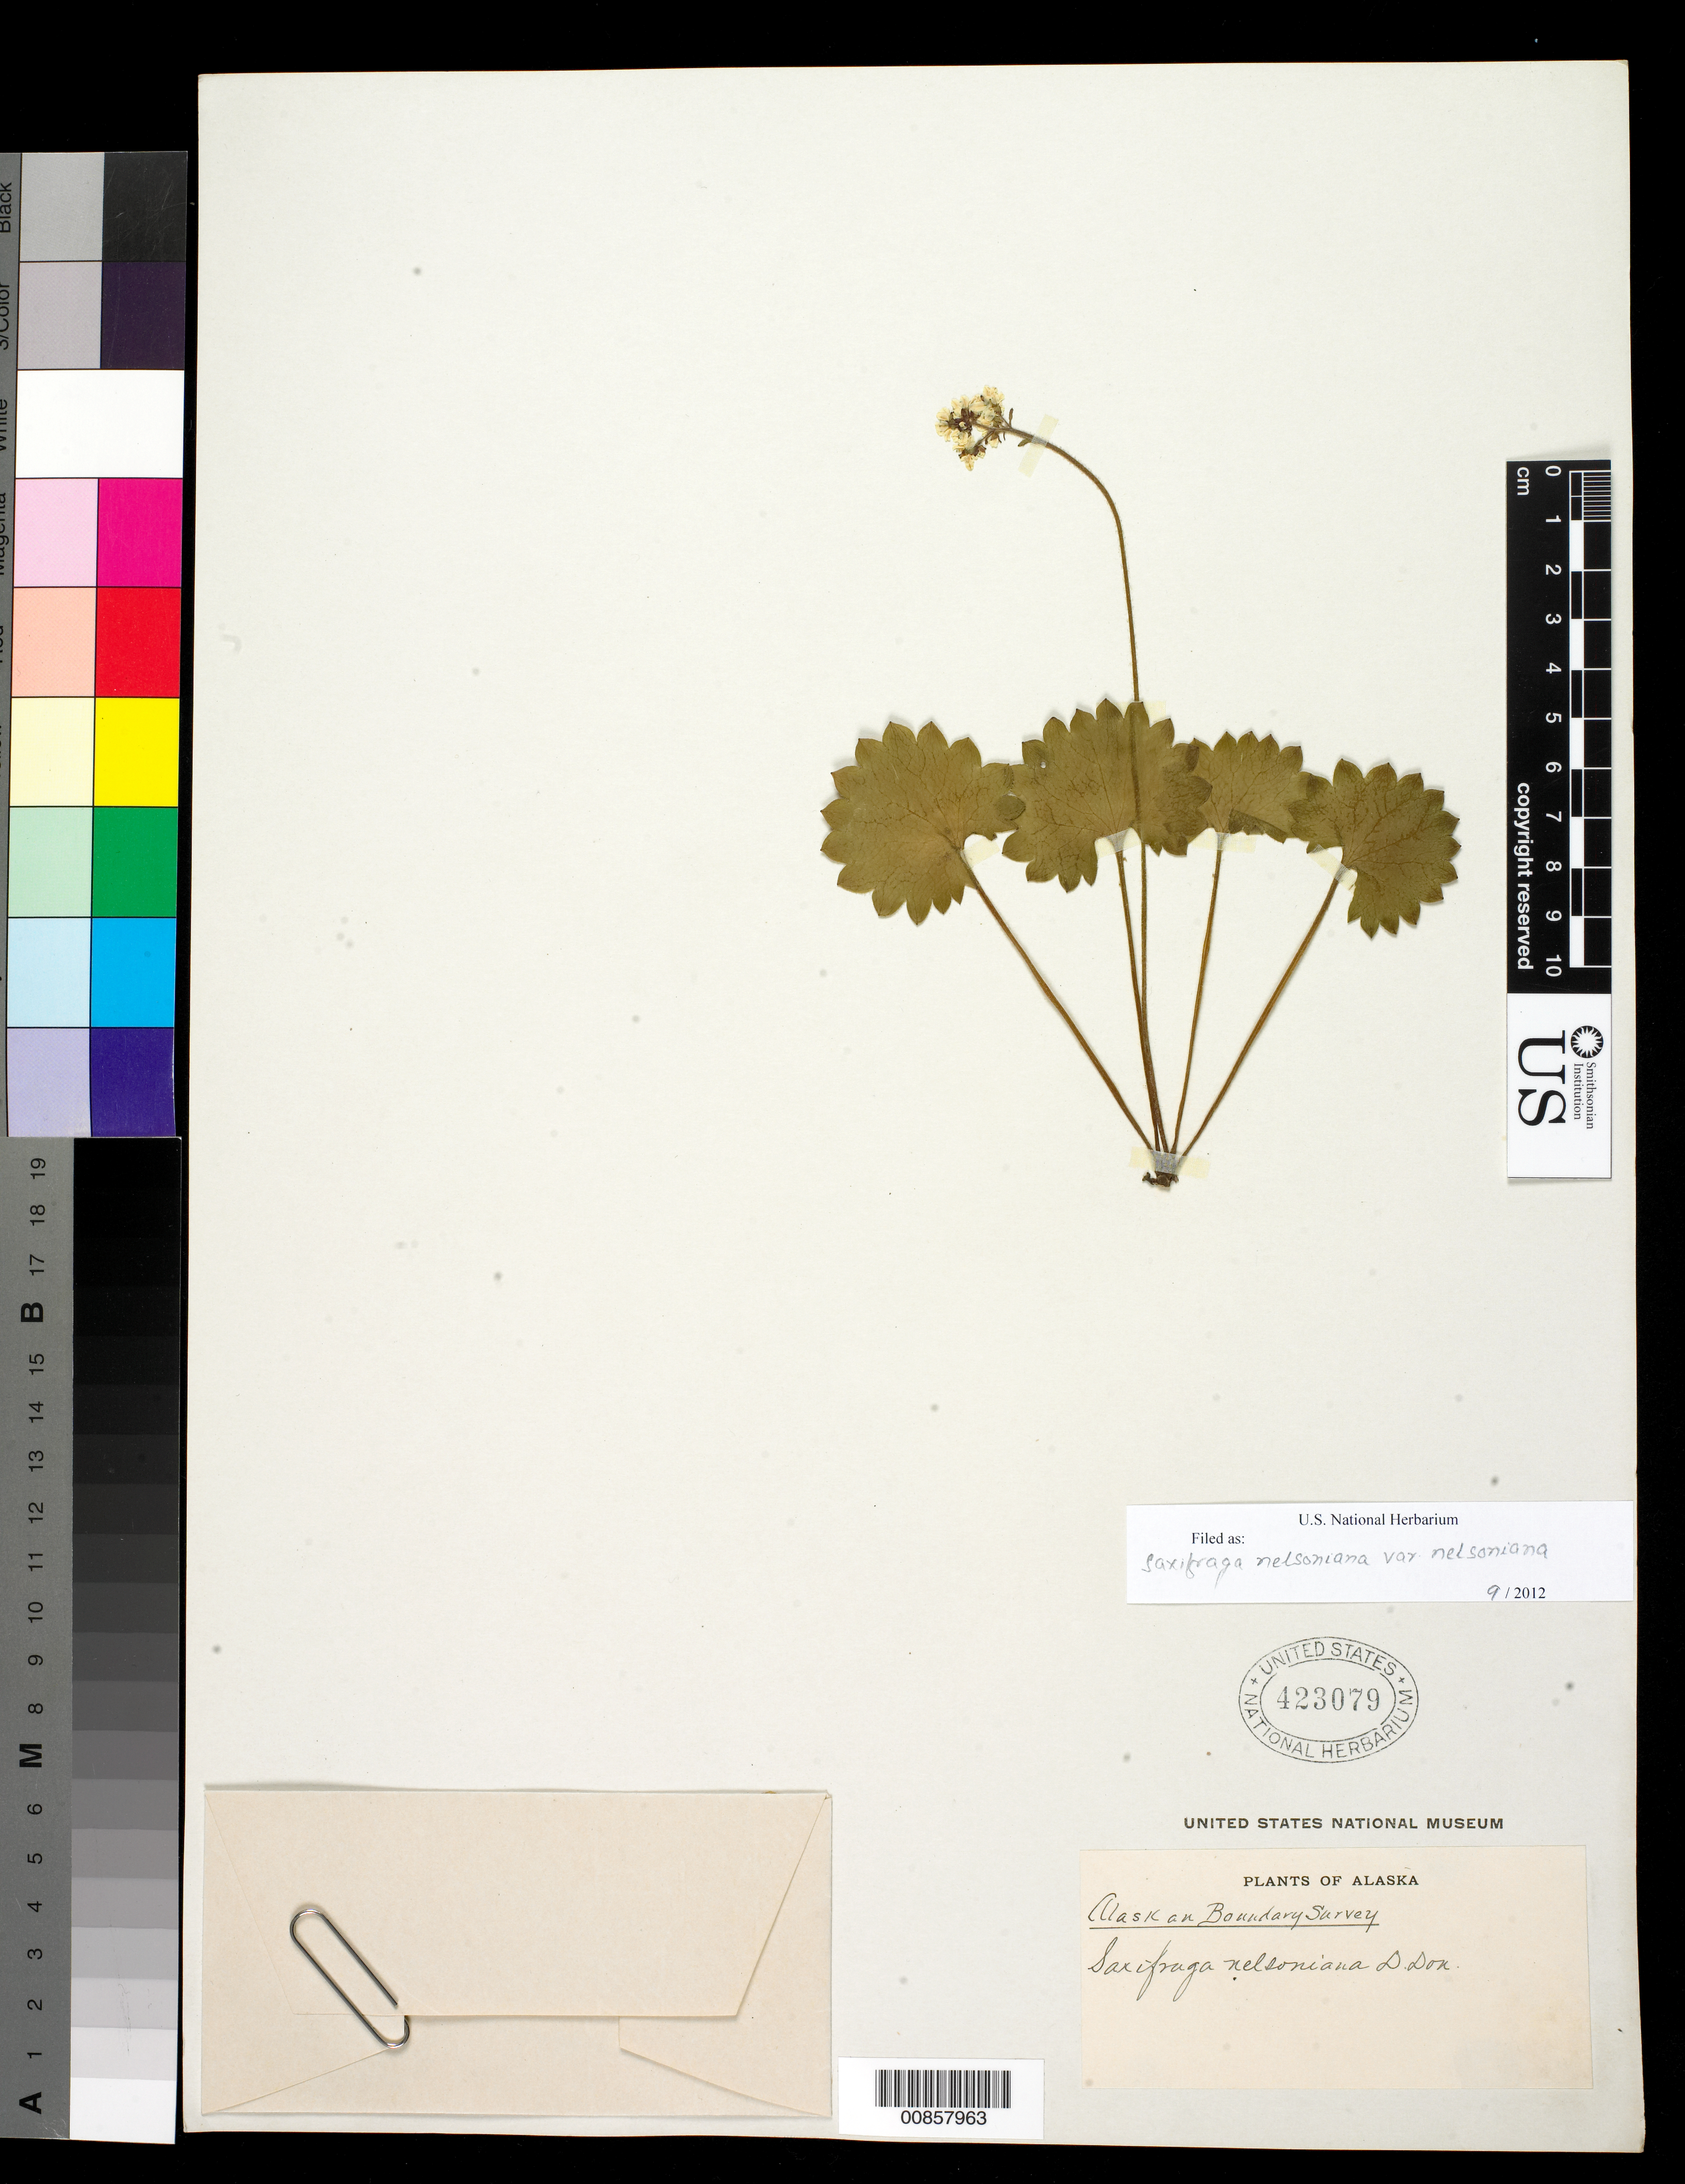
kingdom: Plantae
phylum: Tracheophyta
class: Magnoliopsida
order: Saxifragales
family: Saxifragaceae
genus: Micranthes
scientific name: Micranthes nelsoniana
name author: (D. Don) Small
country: United States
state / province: Alaska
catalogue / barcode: US 423079